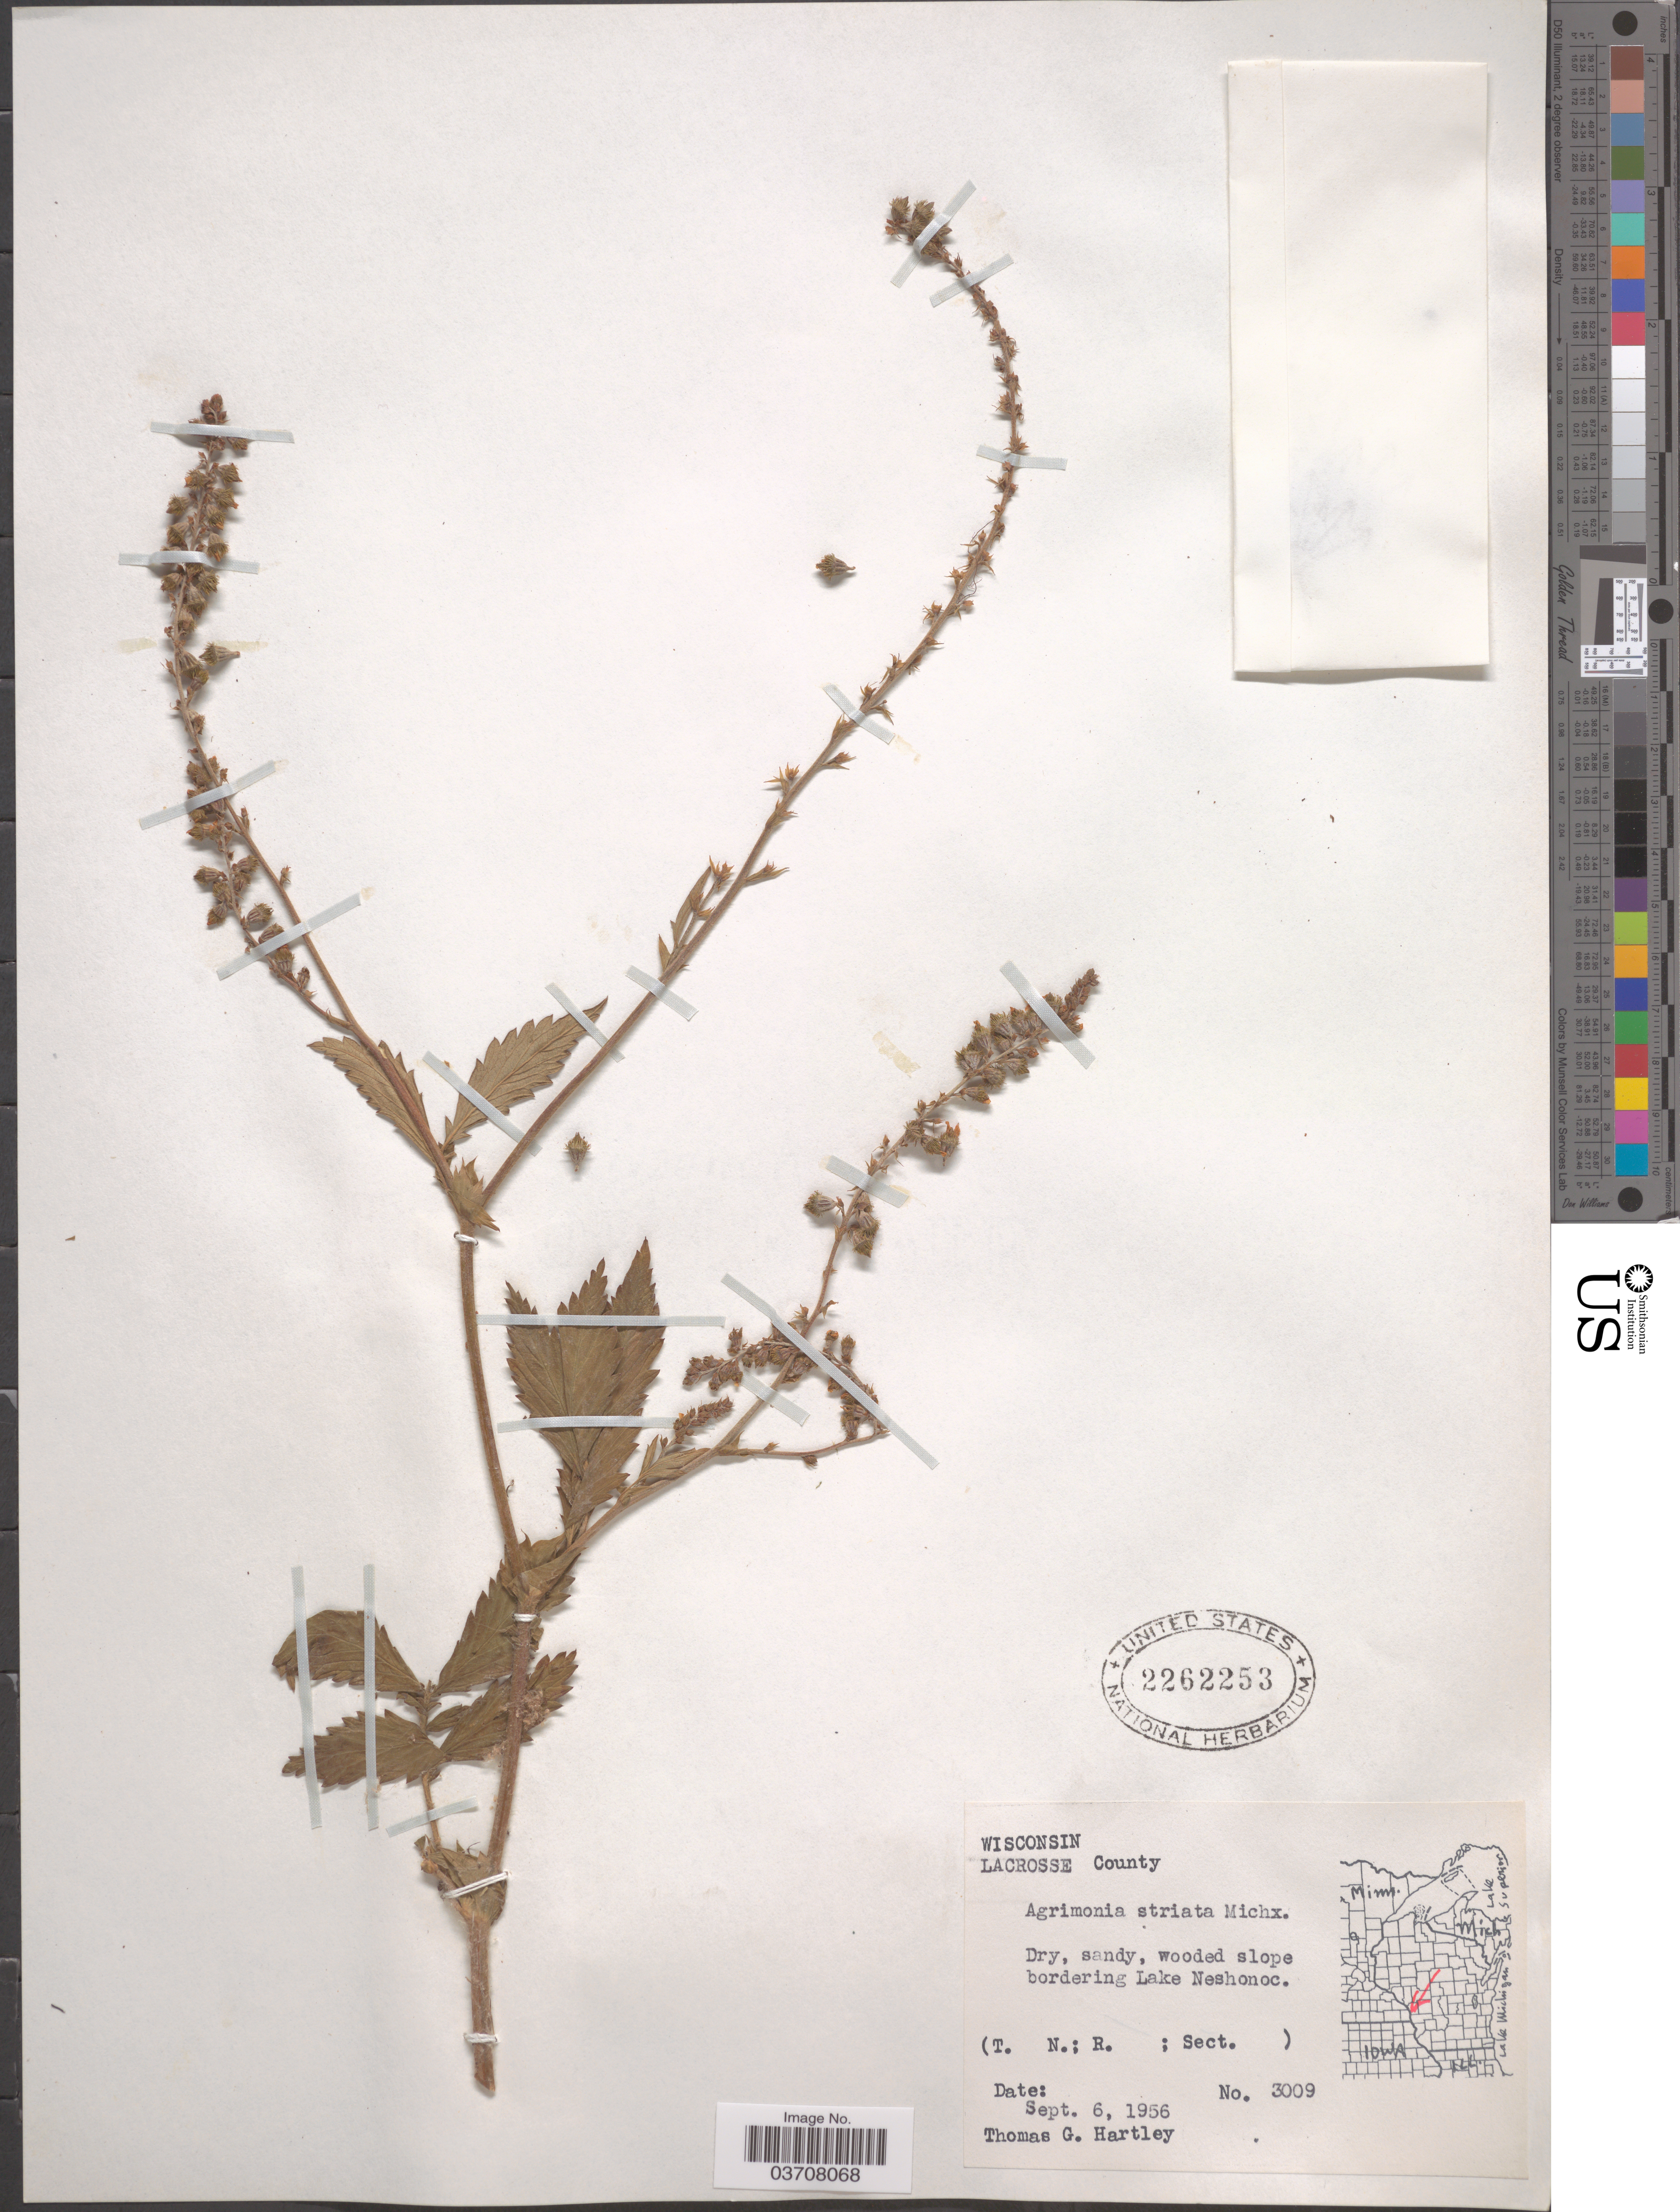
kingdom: Plantae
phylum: Tracheophyta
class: Magnoliopsida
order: Rosales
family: Rosaceae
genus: Agrimonia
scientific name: Agrimonia striata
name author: Michx.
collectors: T. G. Hartley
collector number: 3009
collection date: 1956-09-06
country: United States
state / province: Wisconsin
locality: LaCrosse County. Lake Neshonoc.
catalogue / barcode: US 2262253